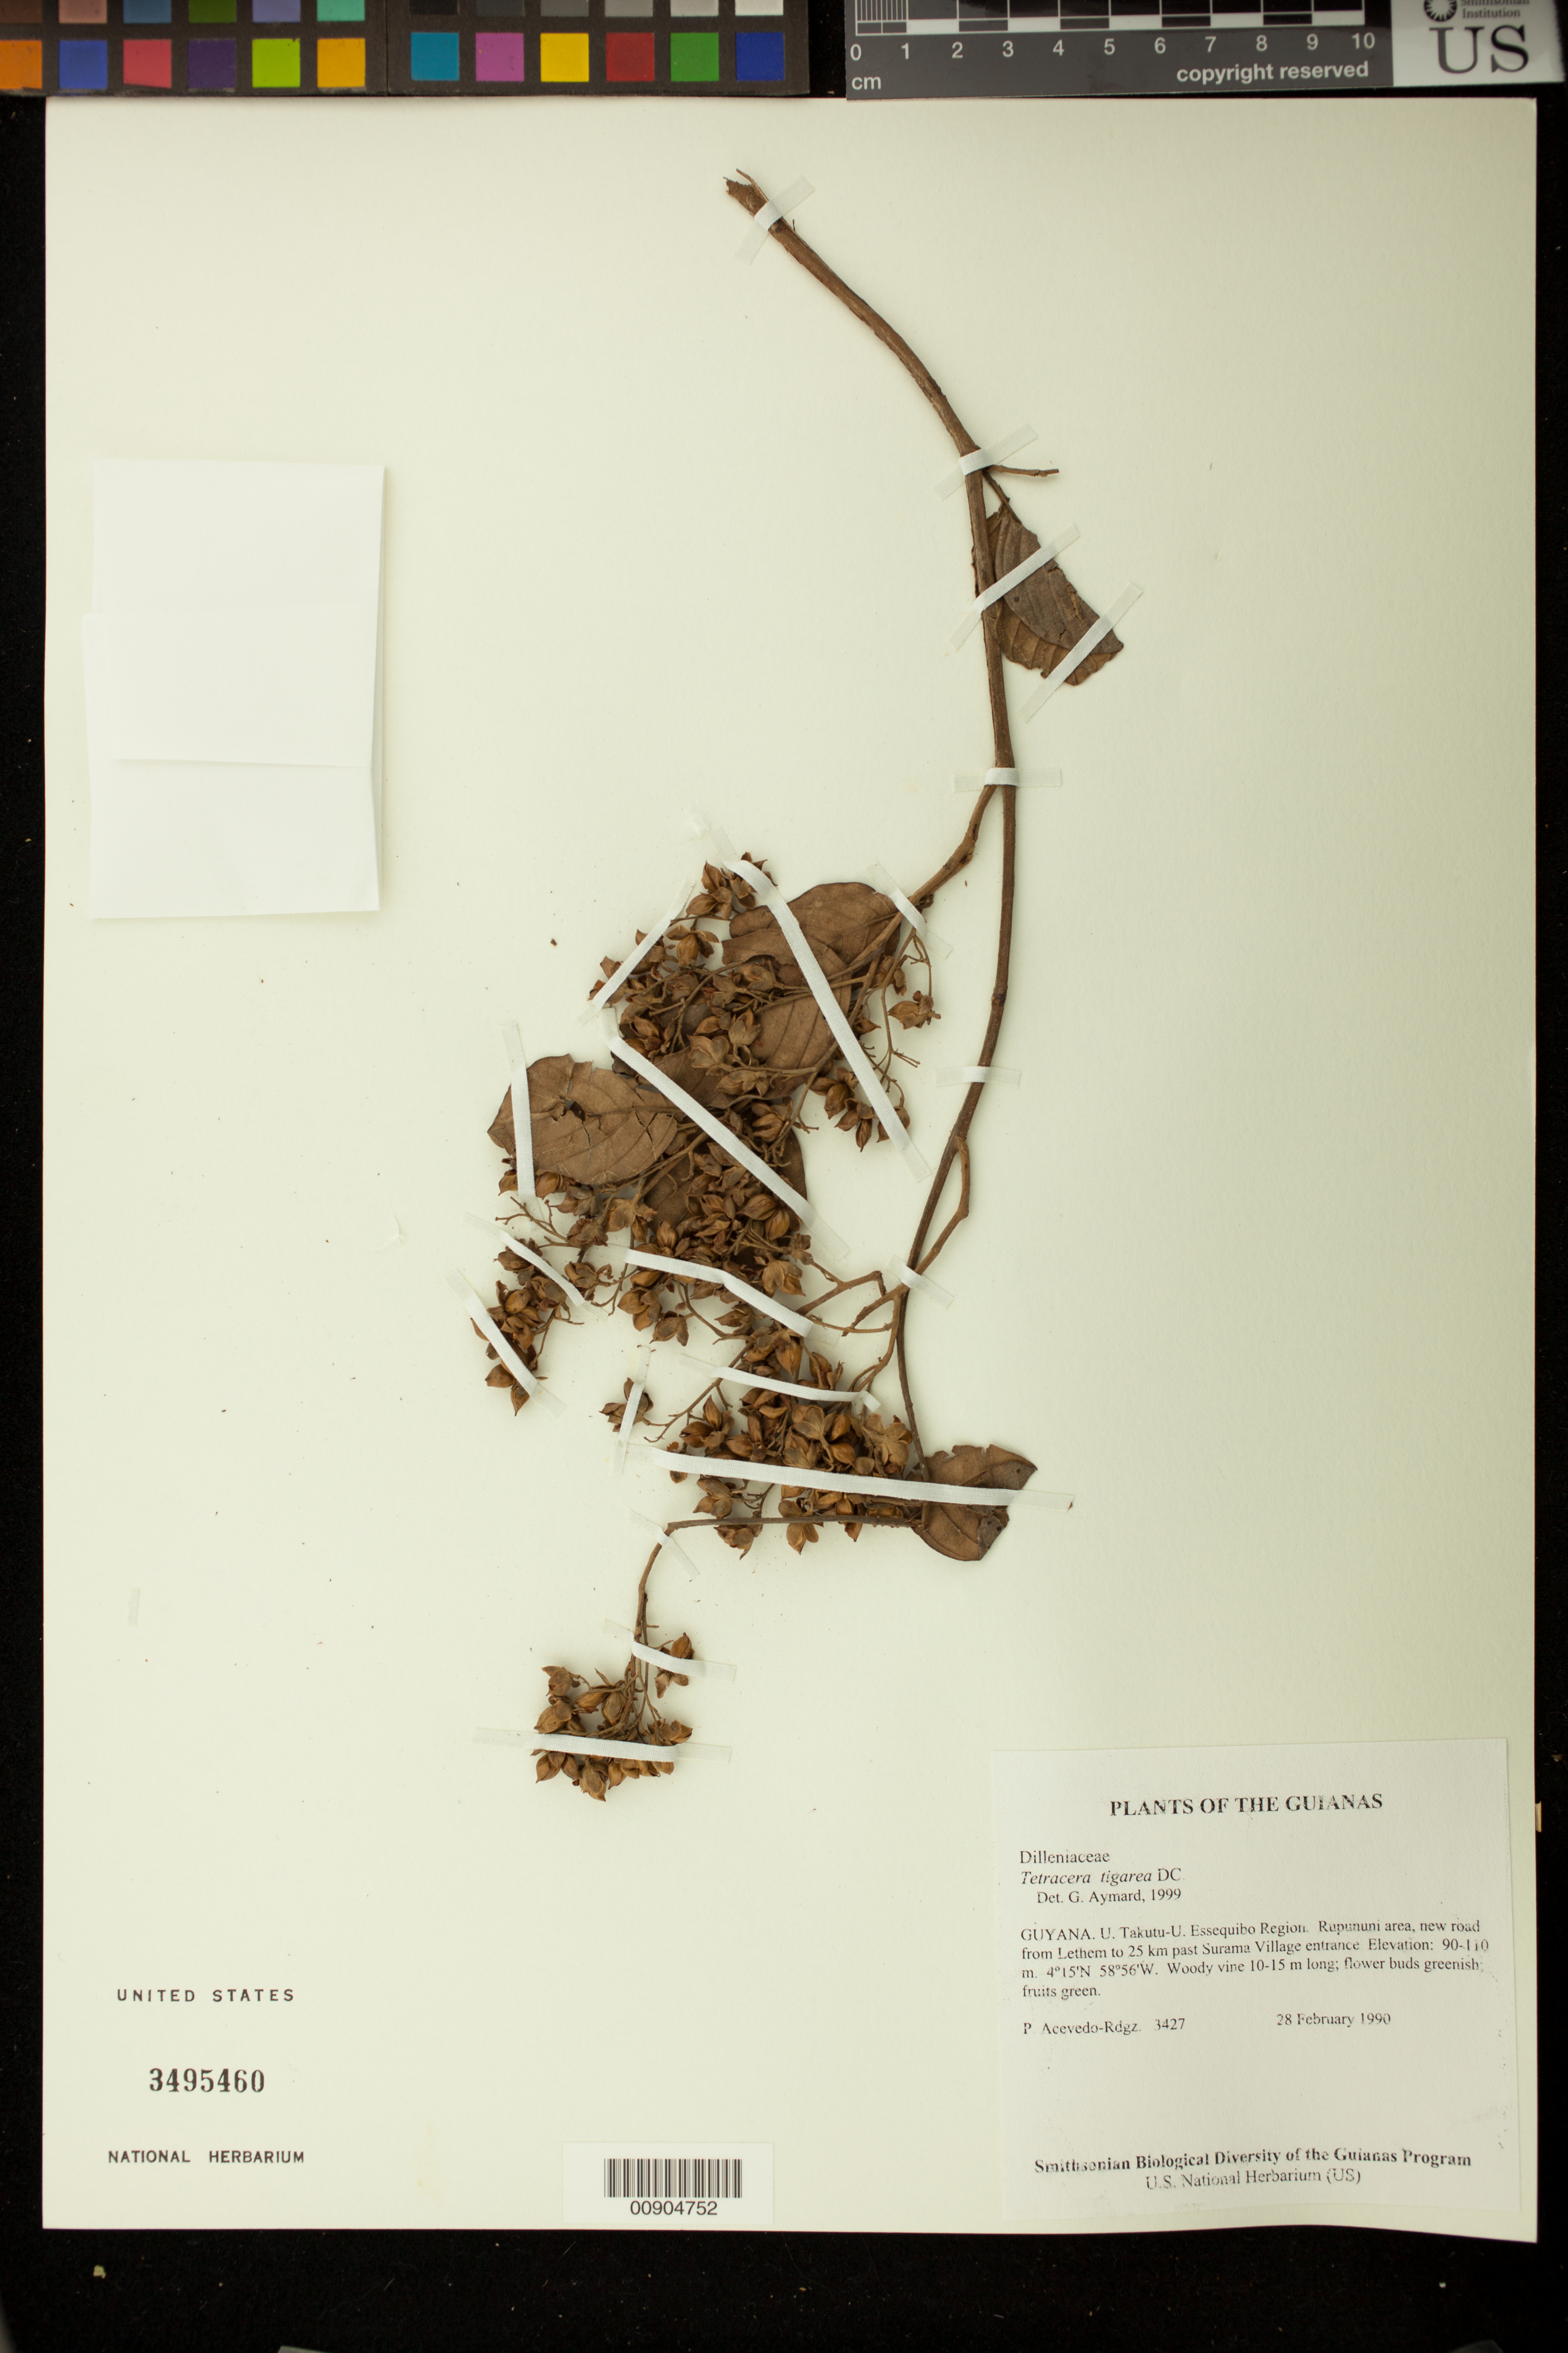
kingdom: Plantae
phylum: Tracheophyta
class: Magnoliopsida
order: Dilleniales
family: Dilleniaceae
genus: Tetracera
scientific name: Tetracera tigarea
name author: DC.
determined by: Aymard C., G. A., (PORT), Univ. Nac. Exp. de los Llanos Ezequiel Zamora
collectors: P. Acevedo-Rodr.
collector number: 3427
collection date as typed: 28 Feb 1990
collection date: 1990-02-28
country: Guyana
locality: U. Takutu - U. Essequibo. Rupununi area, new road from Lethem to 25 km past Surama Village entrance.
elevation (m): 90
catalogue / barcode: US 3495460